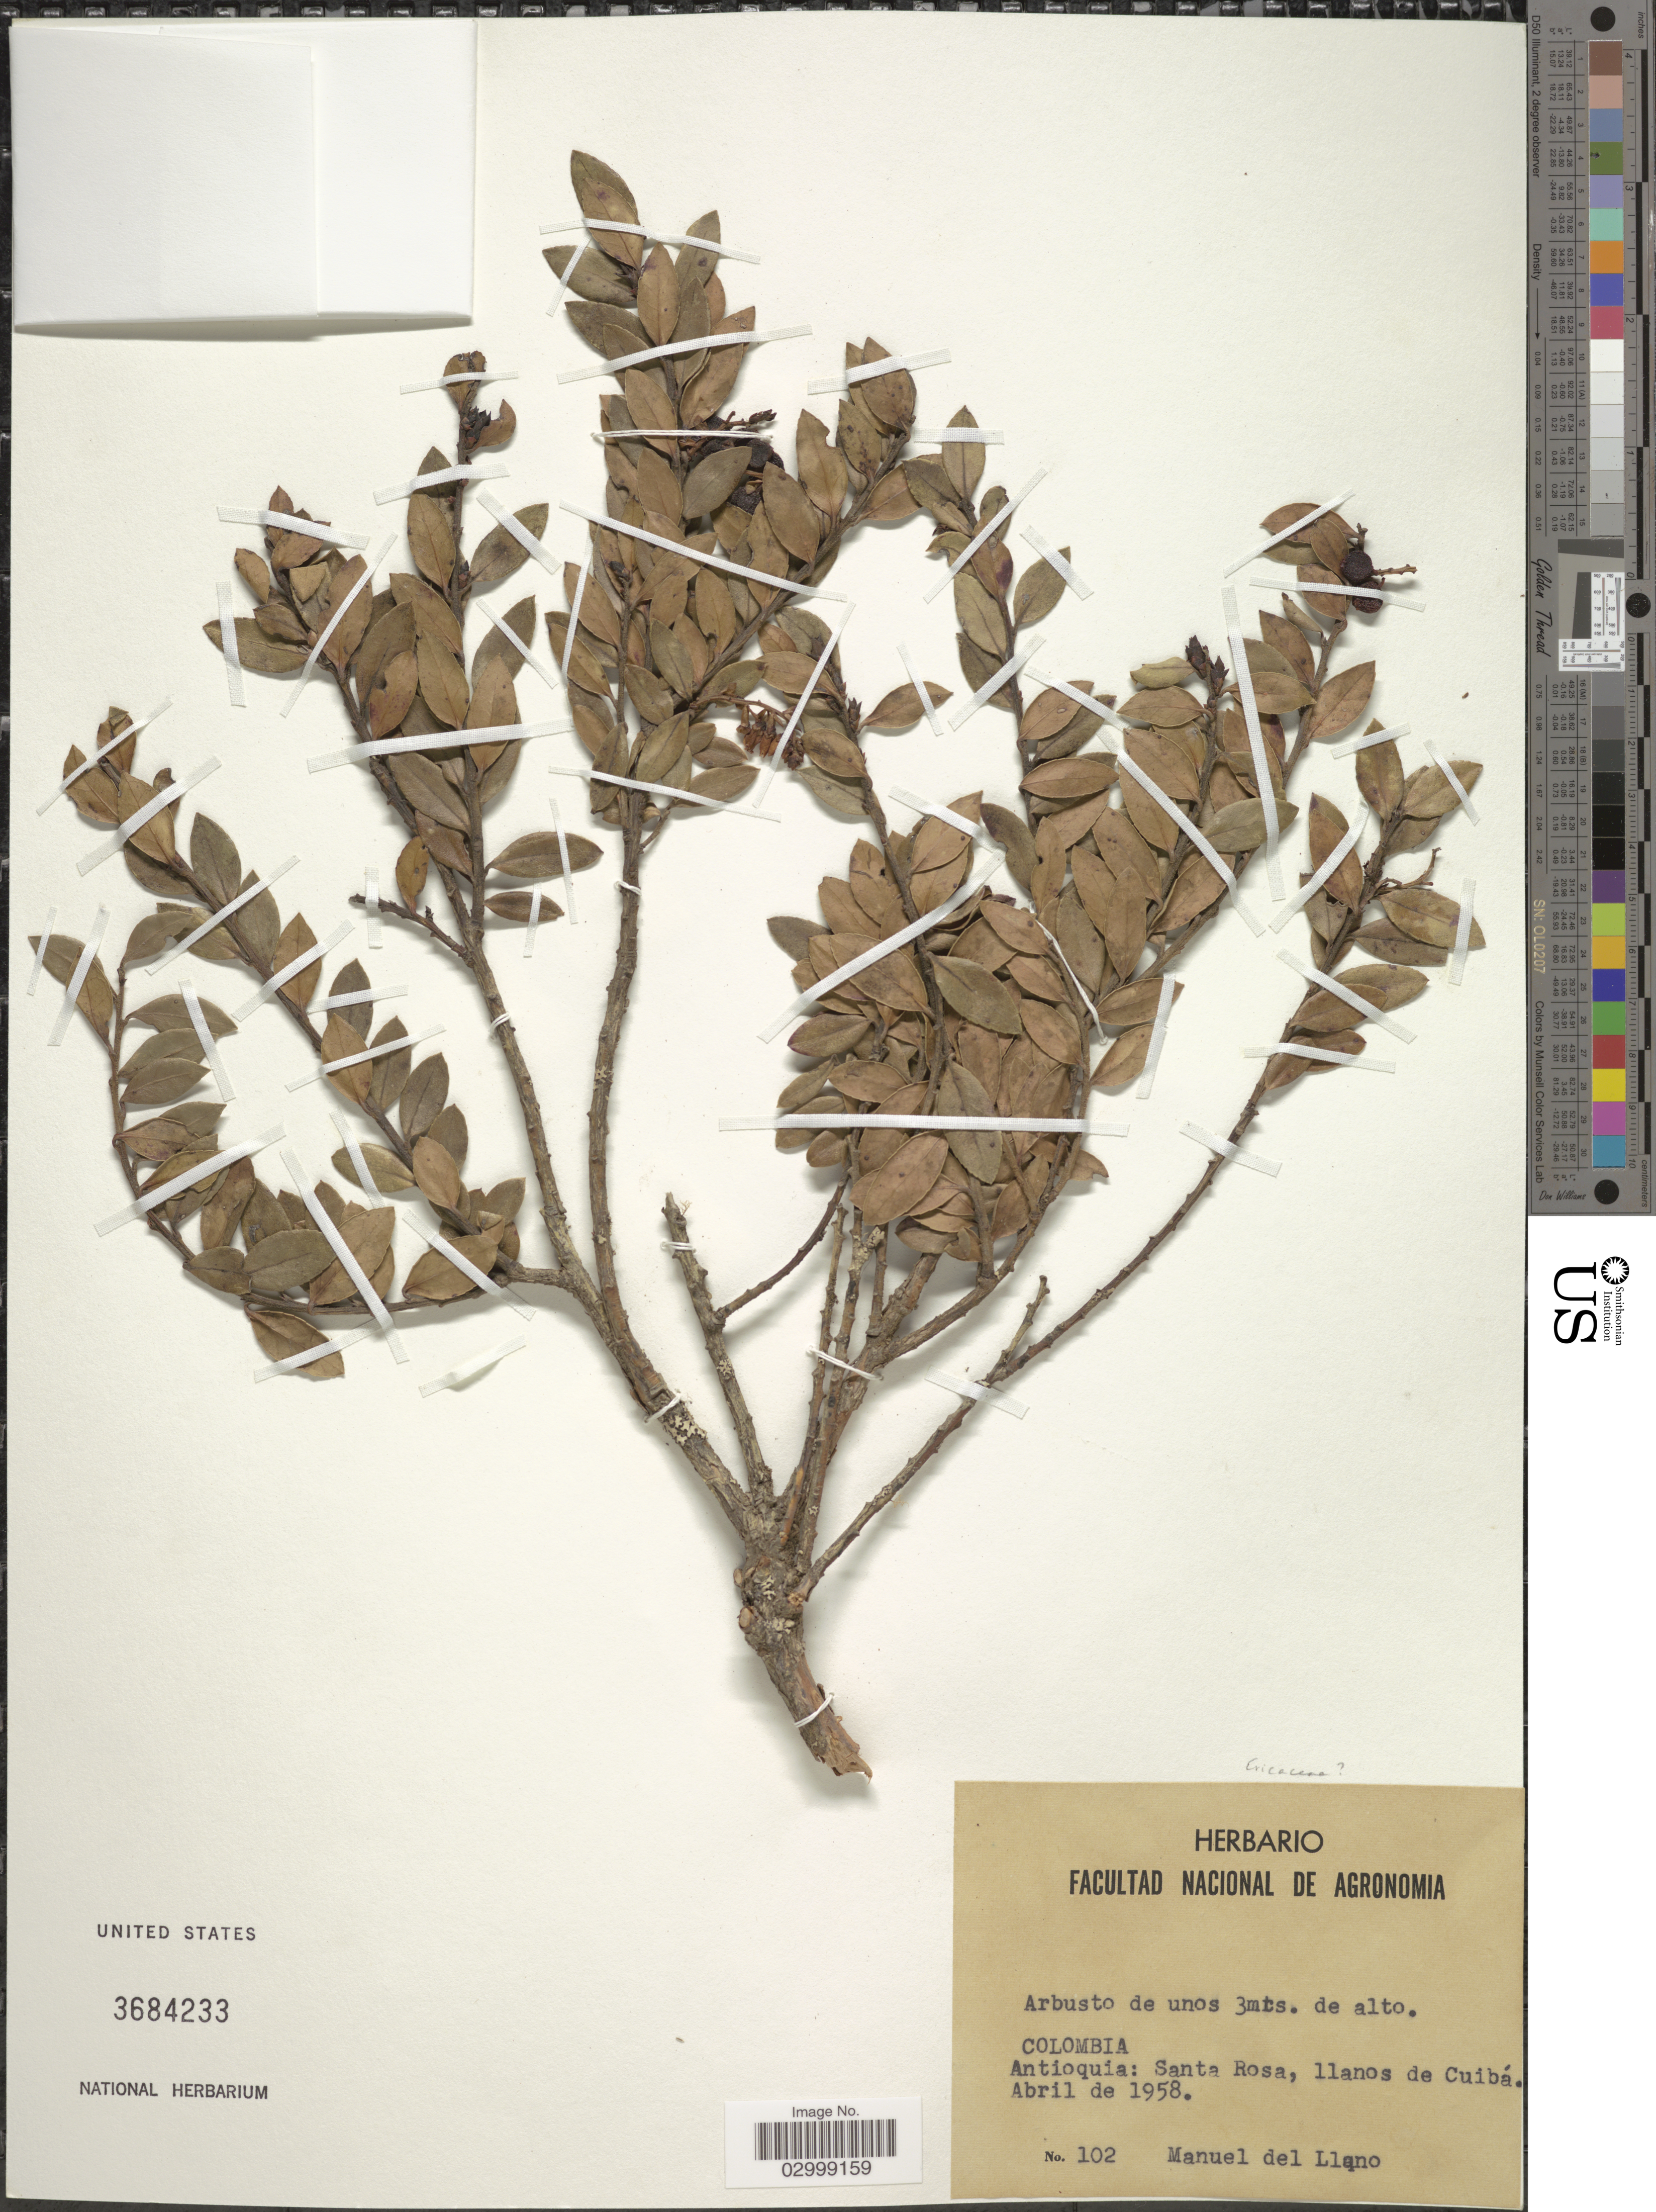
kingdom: Plantae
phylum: Tracheophyta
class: Magnoliopsida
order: Ericales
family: Ericaceae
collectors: M. d. Llano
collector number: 102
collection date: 1958-04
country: Colombia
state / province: Antioquia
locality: Santa Rosa, llanos de Cuibá.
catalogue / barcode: US 3684233